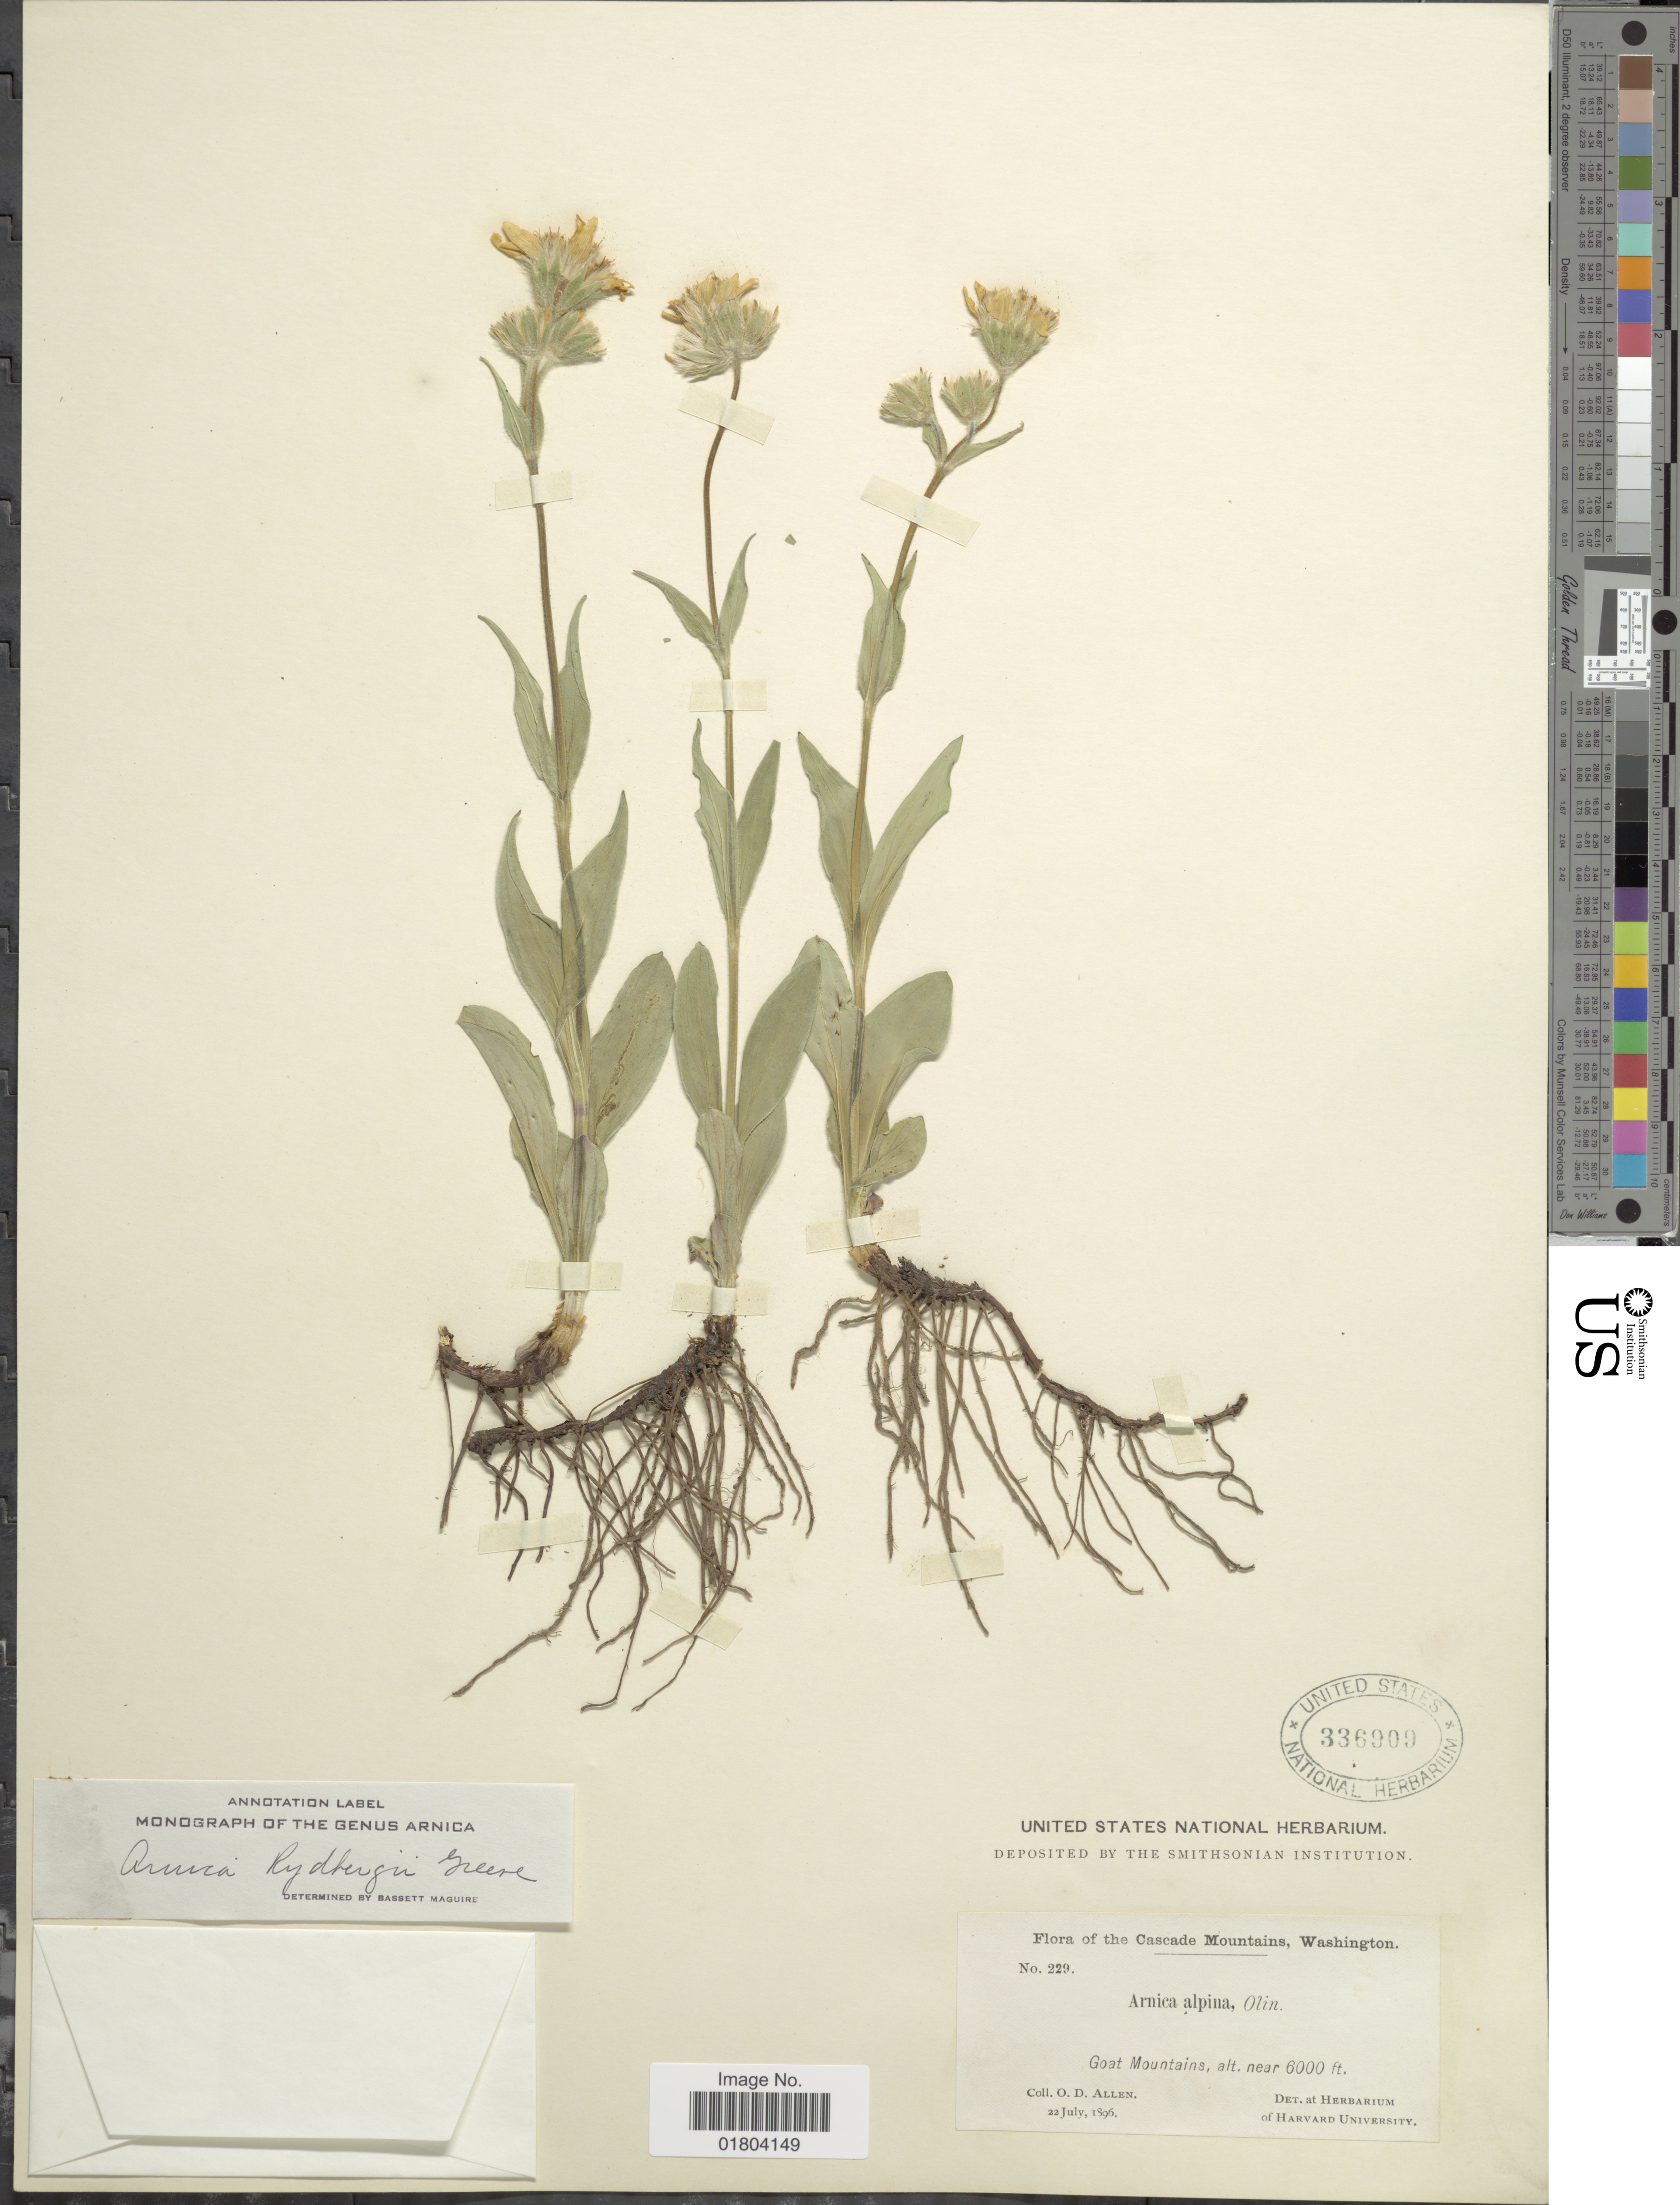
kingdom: Plantae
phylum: Tracheophyta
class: Magnoliopsida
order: Asterales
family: Asteraceae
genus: Arnica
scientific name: Arnica rydbergii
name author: Greene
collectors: O. D. Allen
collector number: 229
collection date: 1896-07-22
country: United States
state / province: Washington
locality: The Cascade Mountains, Goat Mountains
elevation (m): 1829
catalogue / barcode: US 336909